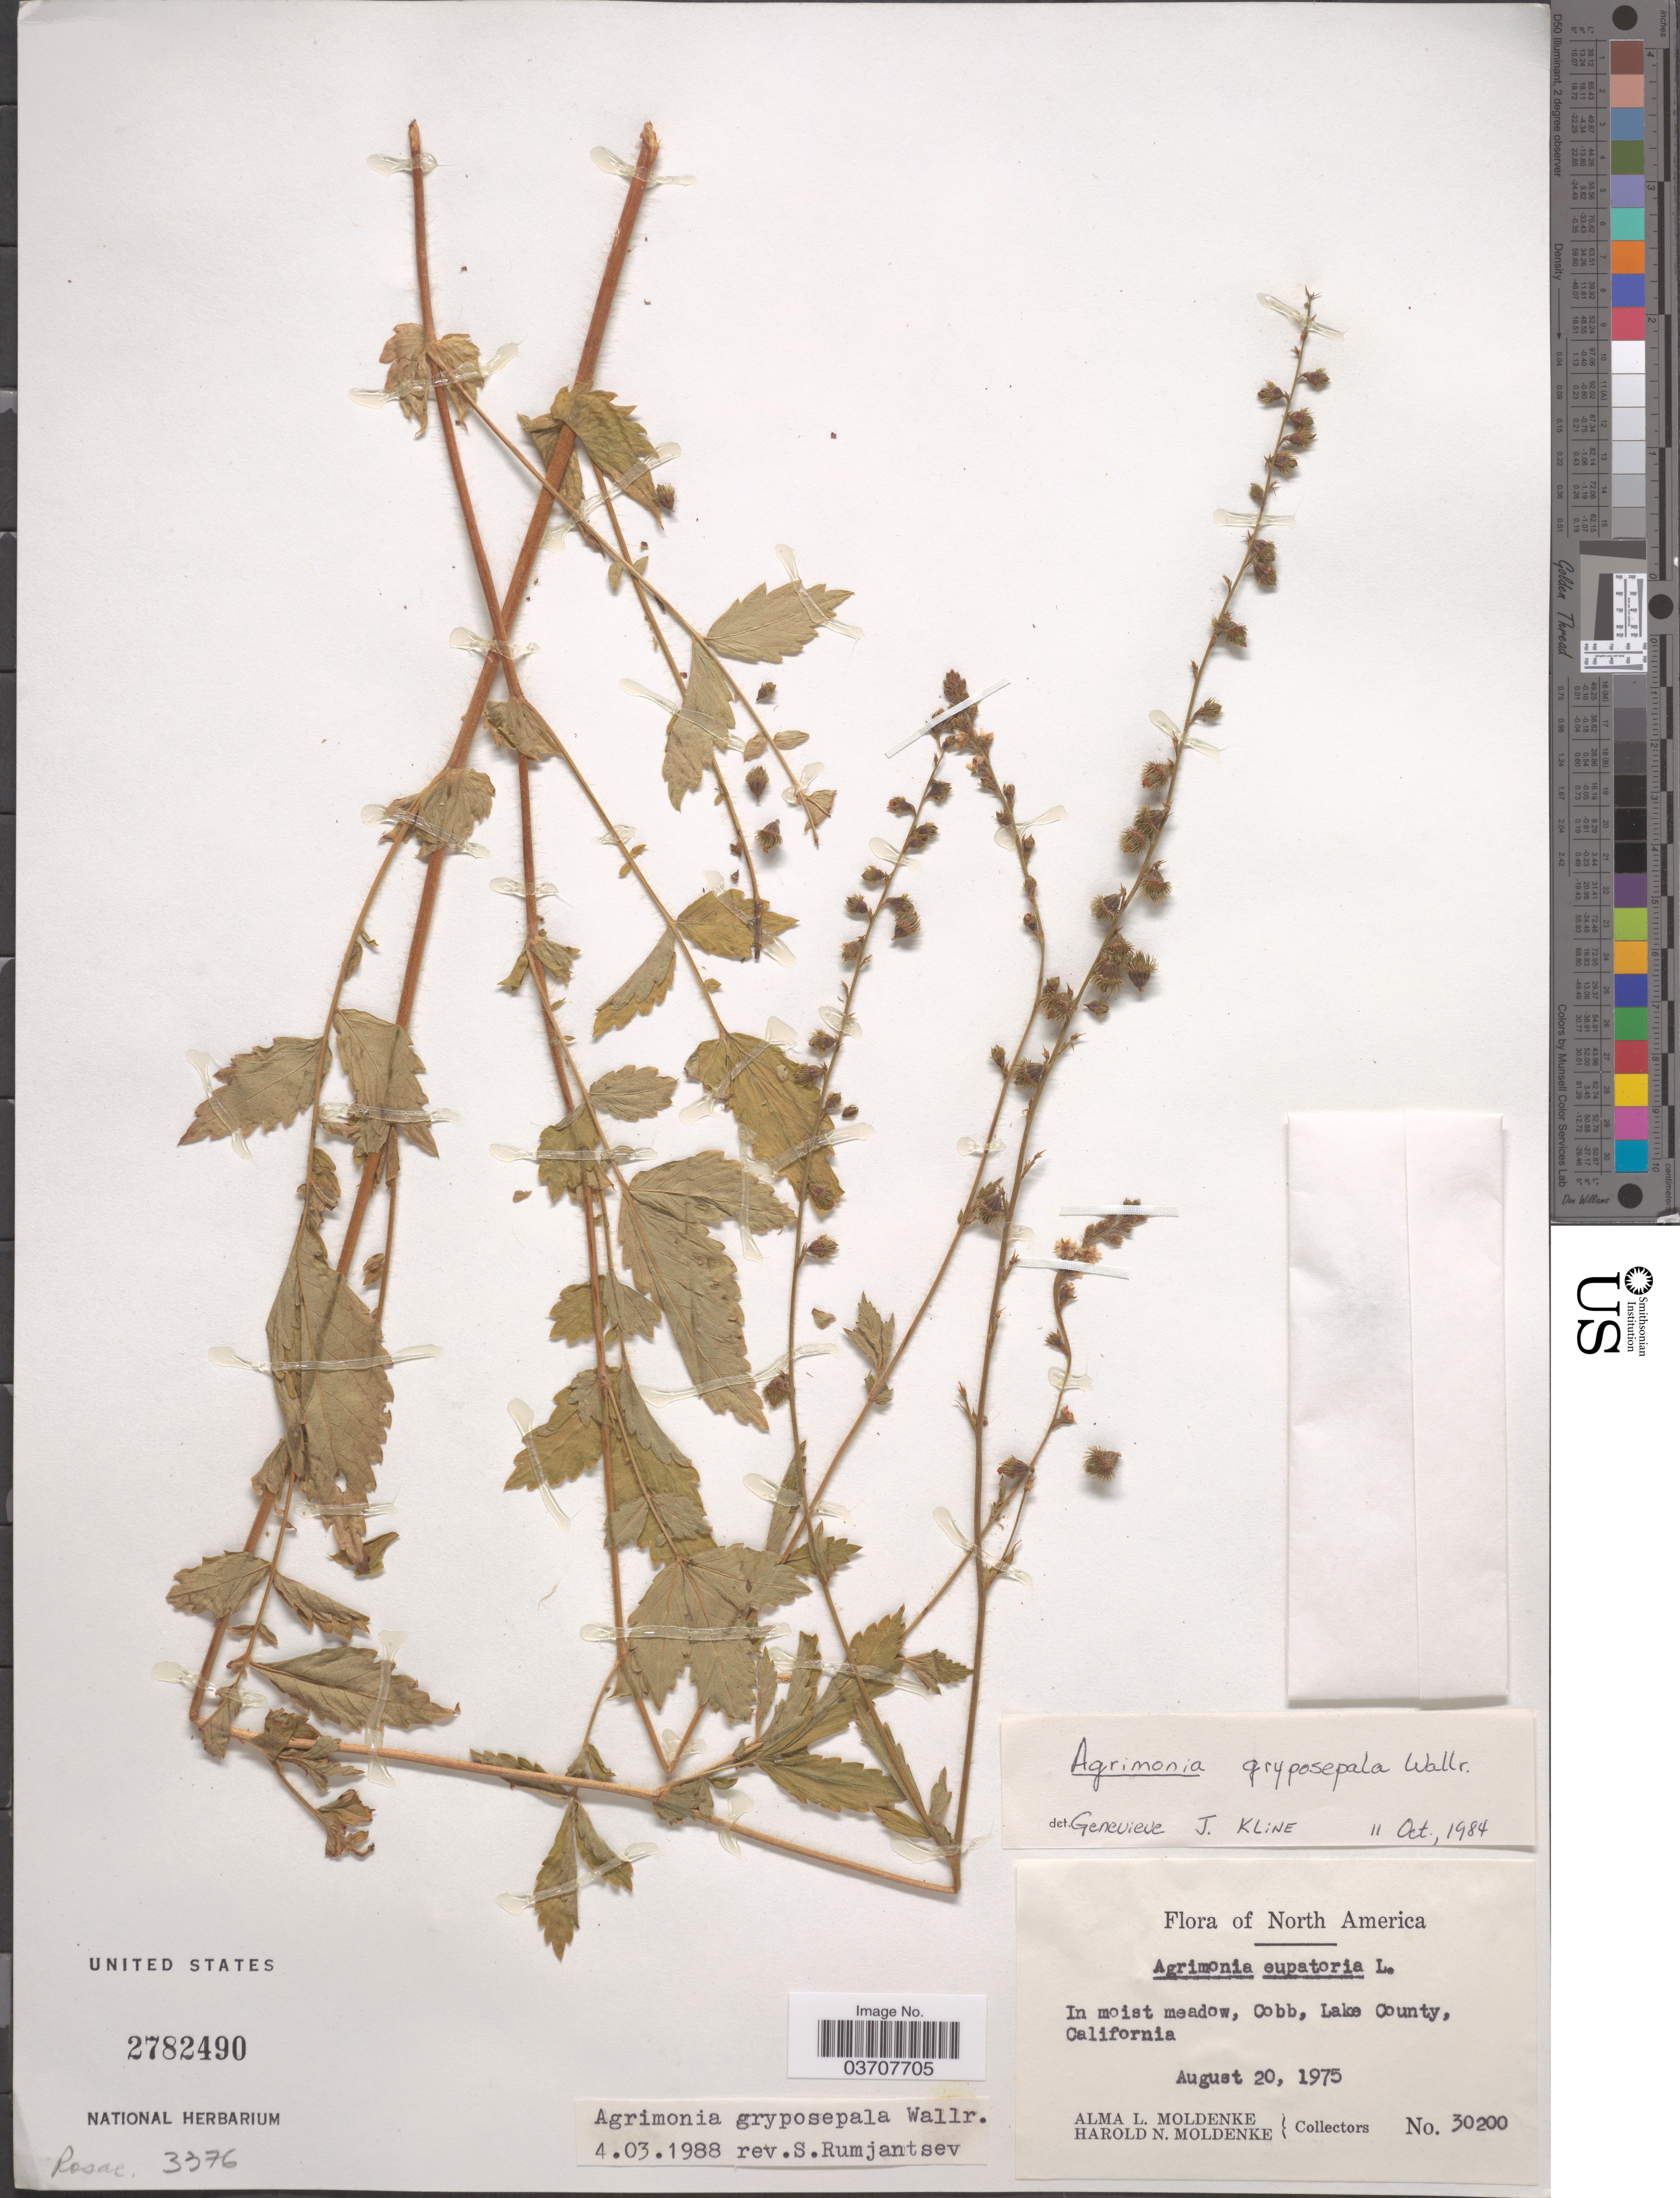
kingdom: Plantae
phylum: Tracheophyta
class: Magnoliopsida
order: Rosales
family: Rosaceae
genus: Agrimonia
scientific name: Agrimonia gryposepala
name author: Wallr.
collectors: A. L. Moldenke & H. N. Moldenke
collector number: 30200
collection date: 1975-08-20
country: United States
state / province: California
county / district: Lake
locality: Cobb, Lake County.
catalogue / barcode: US 2782490